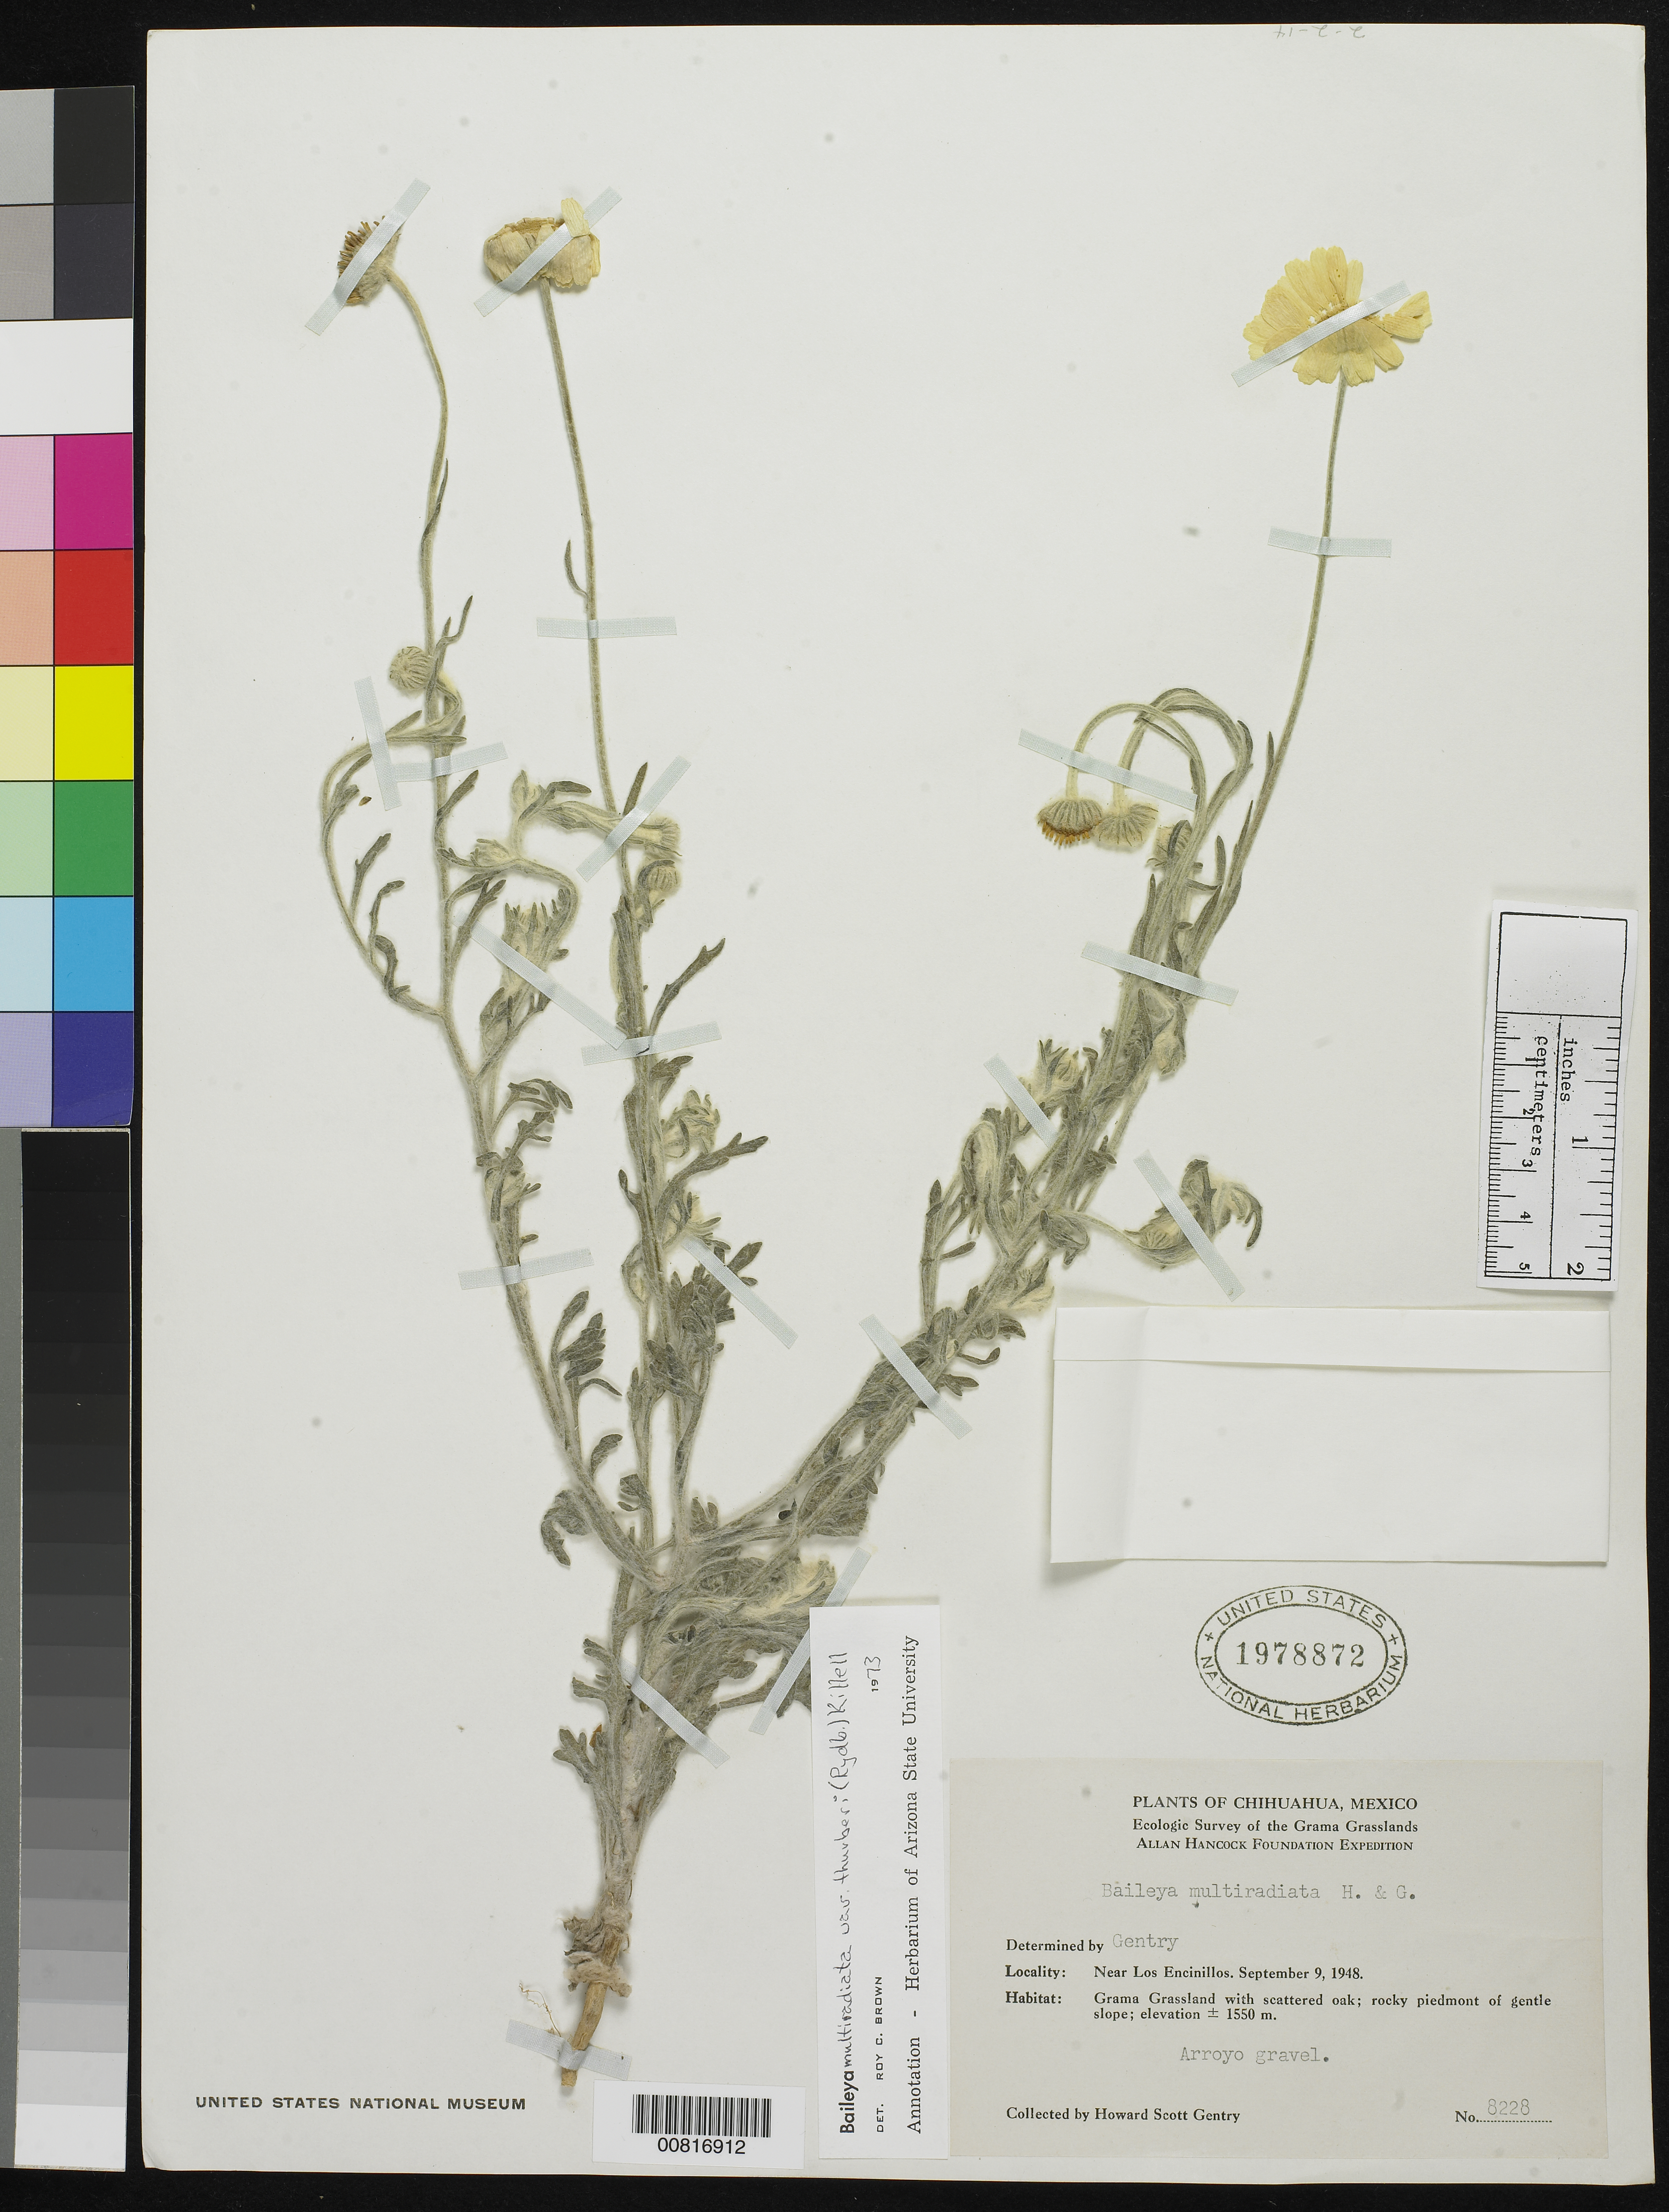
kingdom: Plantae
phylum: Tracheophyta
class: Magnoliopsida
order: Asterales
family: Asteraceae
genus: Baileya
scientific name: Baileya multiradiata var. thurberi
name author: (Rydb.) Kittell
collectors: H. S. Gentry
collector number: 8228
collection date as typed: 09 Sep 1948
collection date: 1948-09-09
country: Mexico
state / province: Chihuahua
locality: Near Los Encinillos, Chihuahua.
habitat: Grama Grassland with scattered oak; rocky piedmont of gentle slope, arroyo gravel.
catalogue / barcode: US 1978872